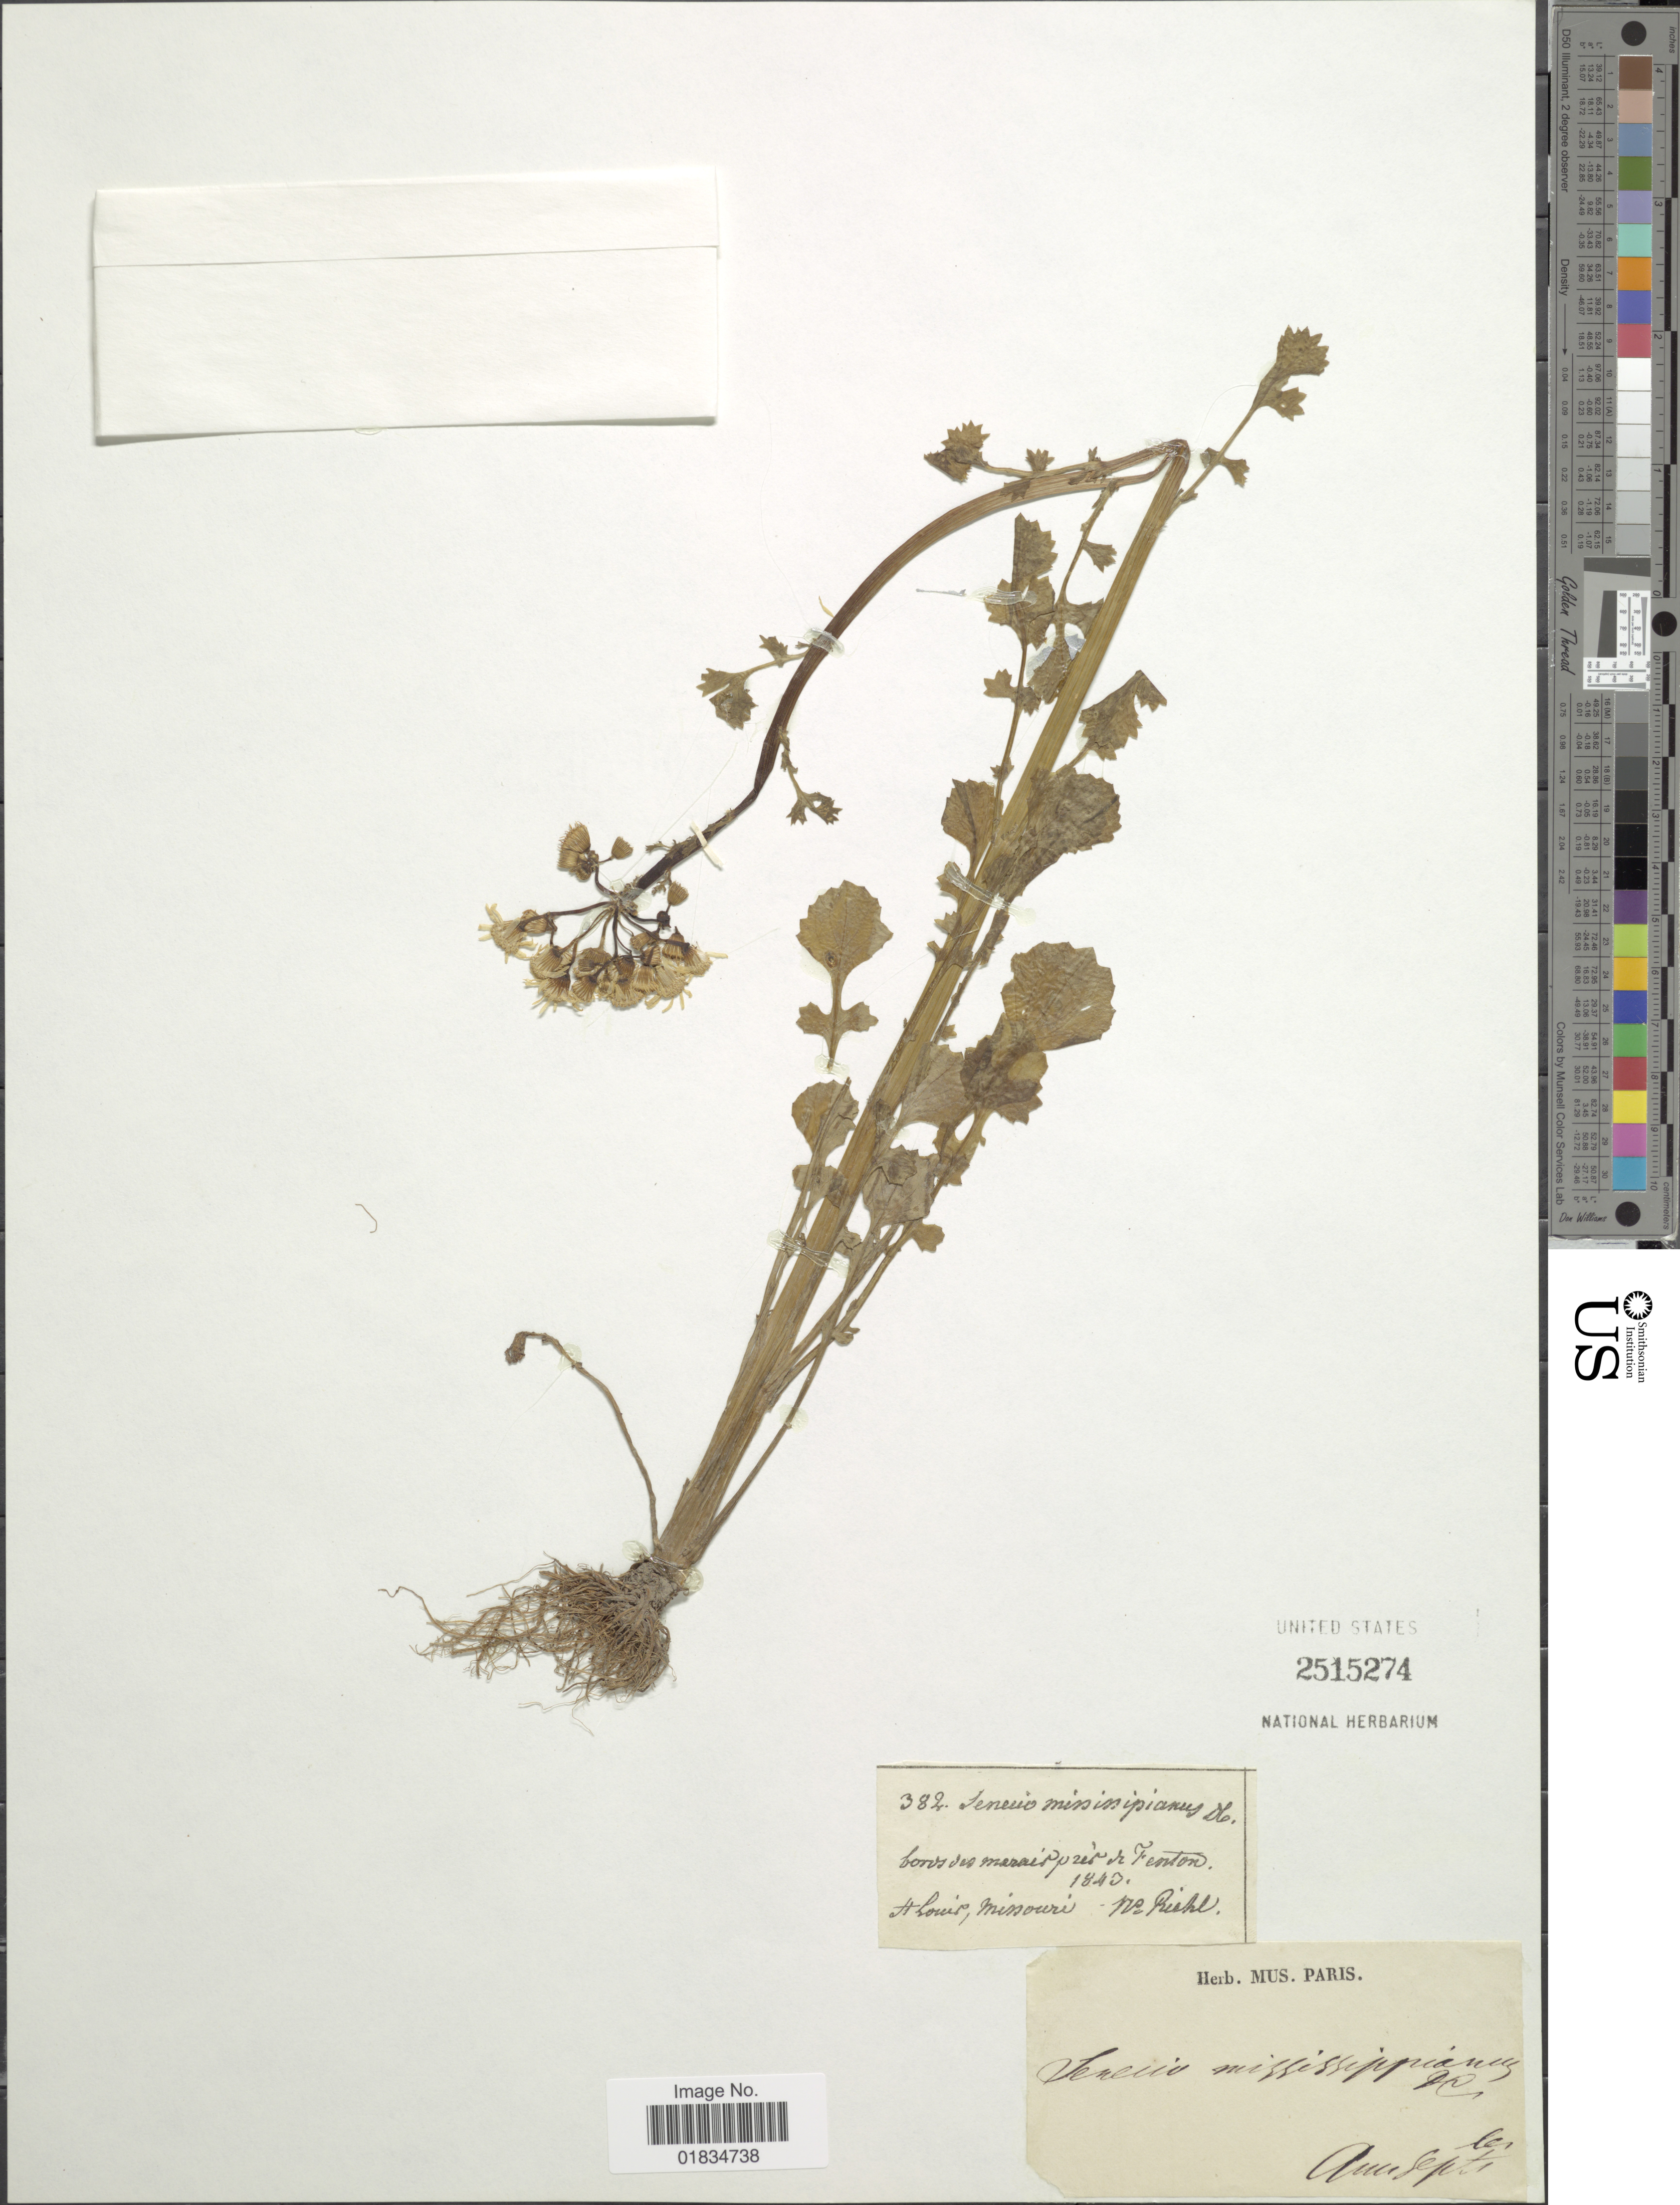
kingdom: Plantae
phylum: Tracheophyta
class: Magnoliopsida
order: Asterales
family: Asteraceae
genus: Packera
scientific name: Packera glabella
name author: (Poir.) C. Jeffrey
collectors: Riehl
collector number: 382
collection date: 1843-09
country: United States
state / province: Missouri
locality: Pres de Fenton, St Louis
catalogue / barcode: US 2515274